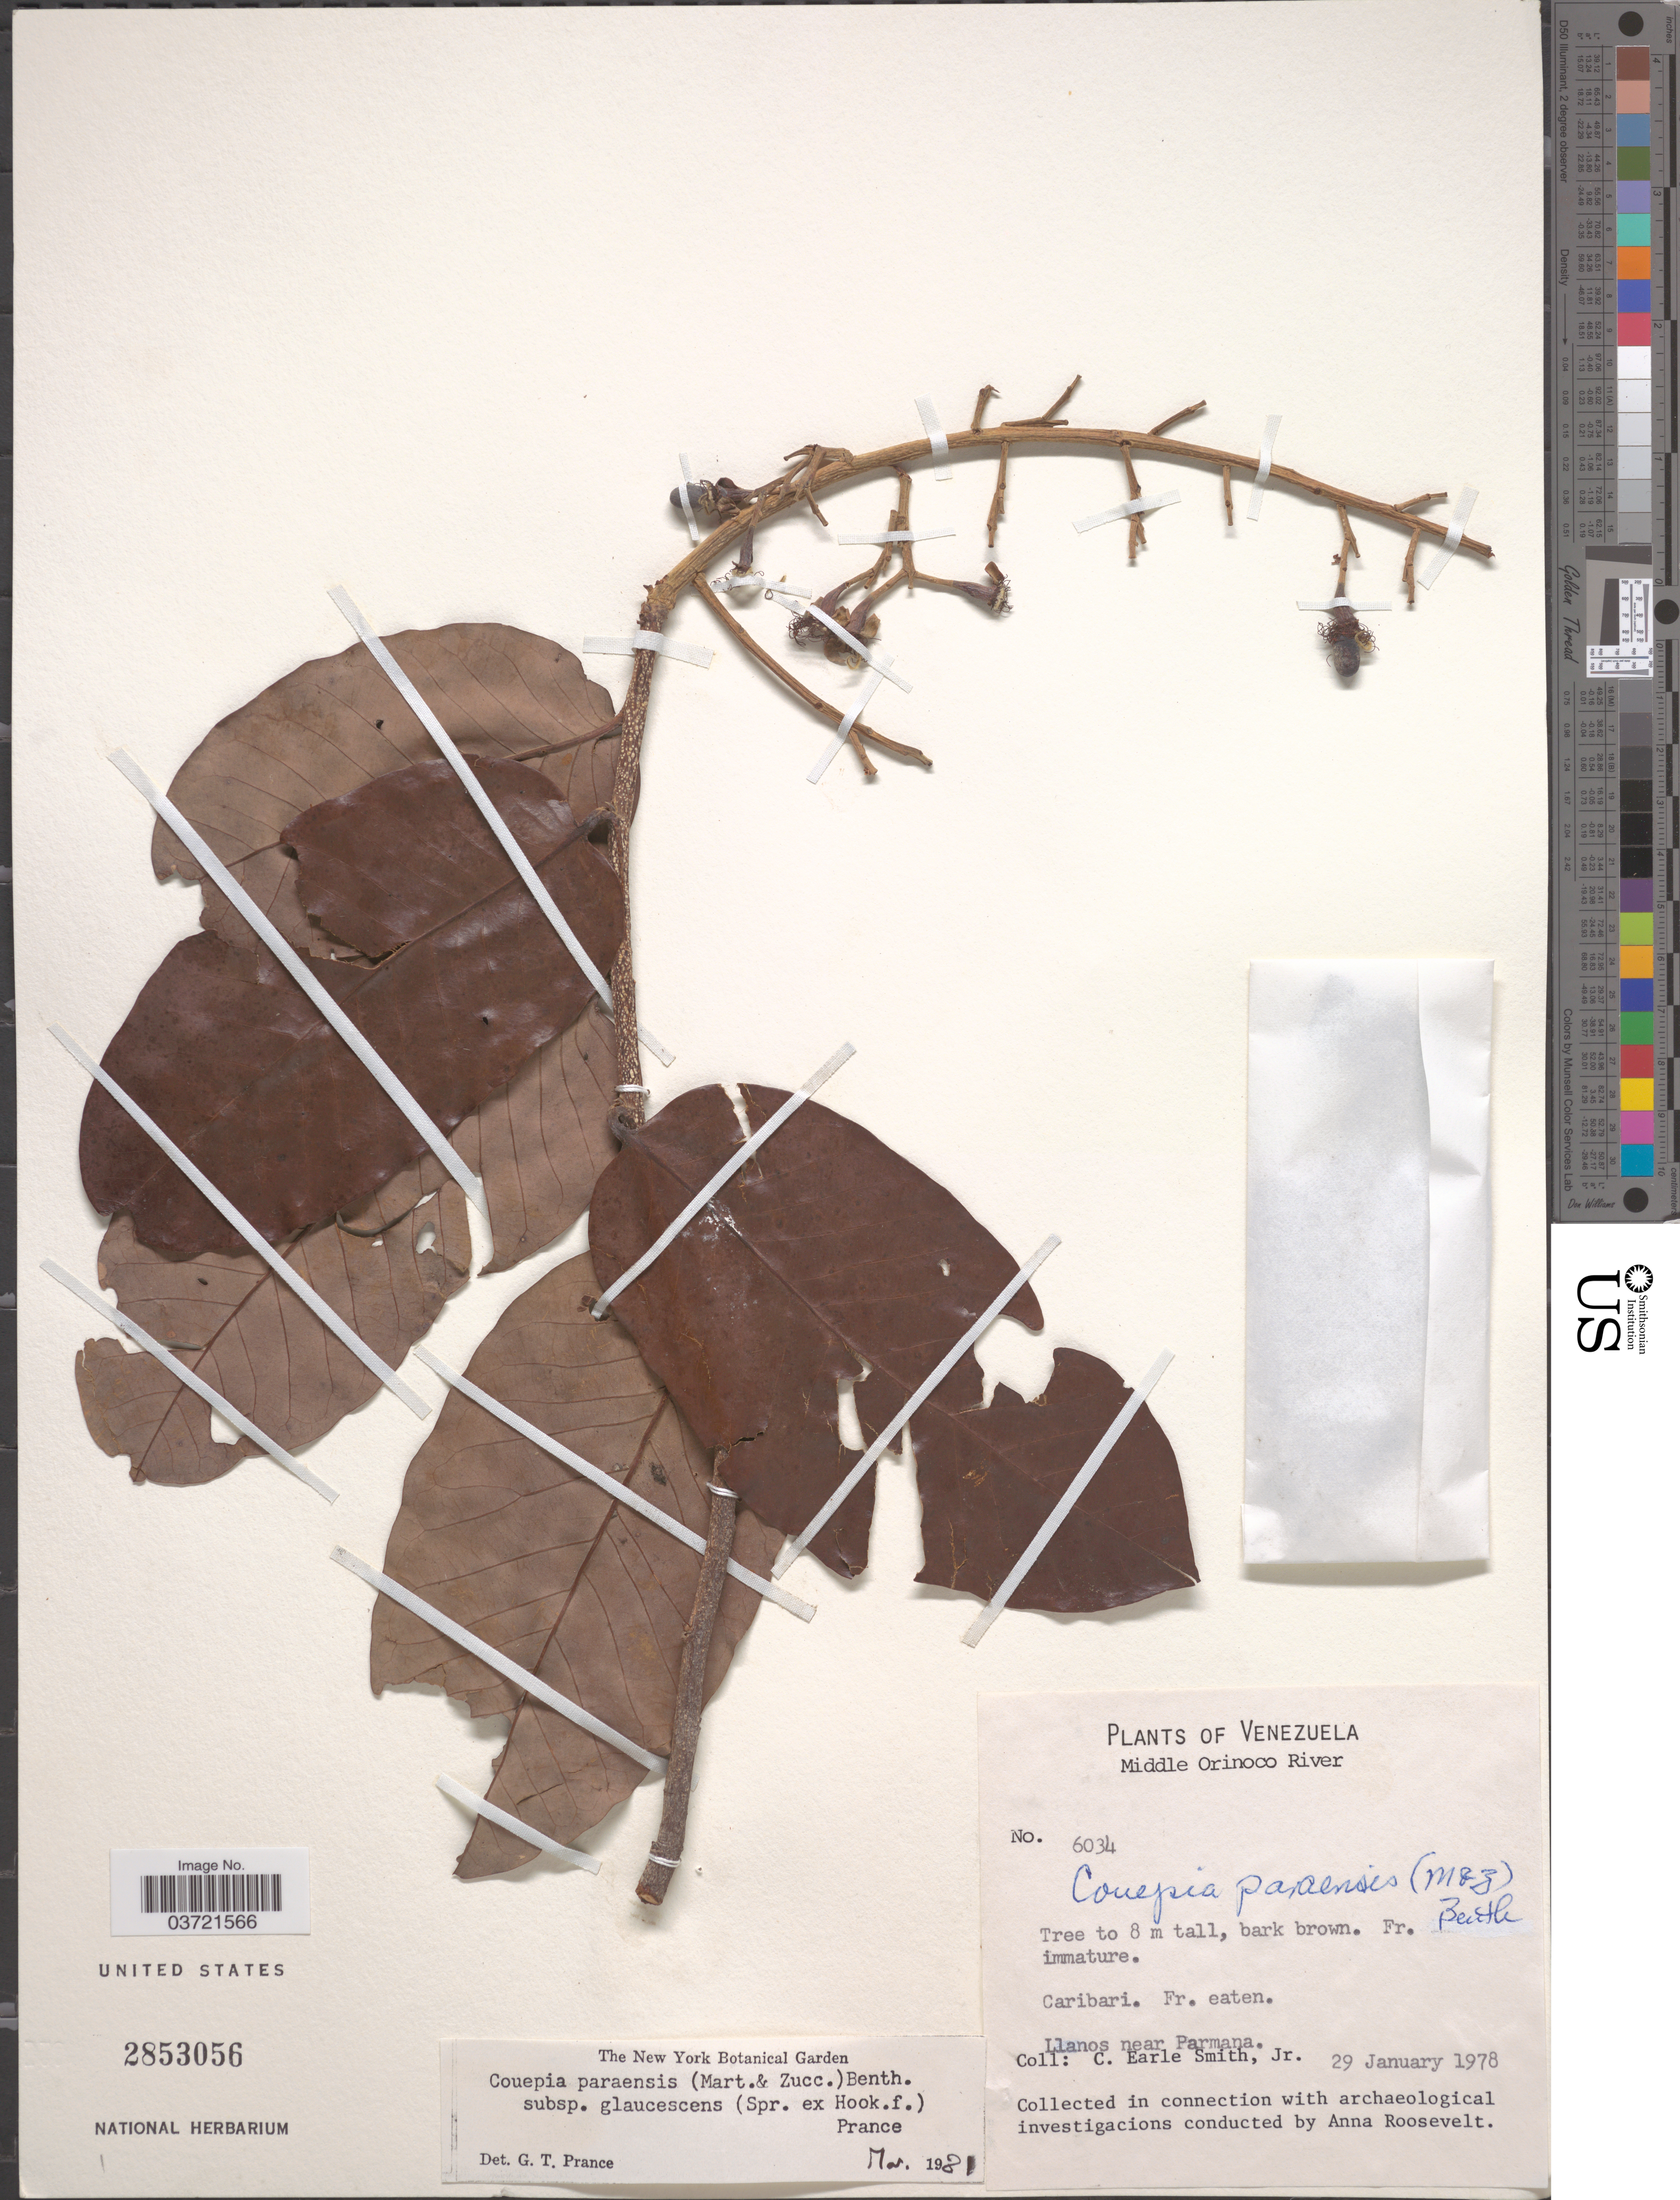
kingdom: Plantae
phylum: Tracheophyta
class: Magnoliopsida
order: Malpighiales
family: Chrysobalanaceae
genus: Couepia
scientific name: Couepia paraensis subsp. glaucescens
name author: (Spruce ex Hook. f.) Prance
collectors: C. E. Smith Jr.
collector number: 6034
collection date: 1978-01-29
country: Venezuela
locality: Middle Orinoco River. Caribari. Llanos near Parmana.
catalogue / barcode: US 2853056